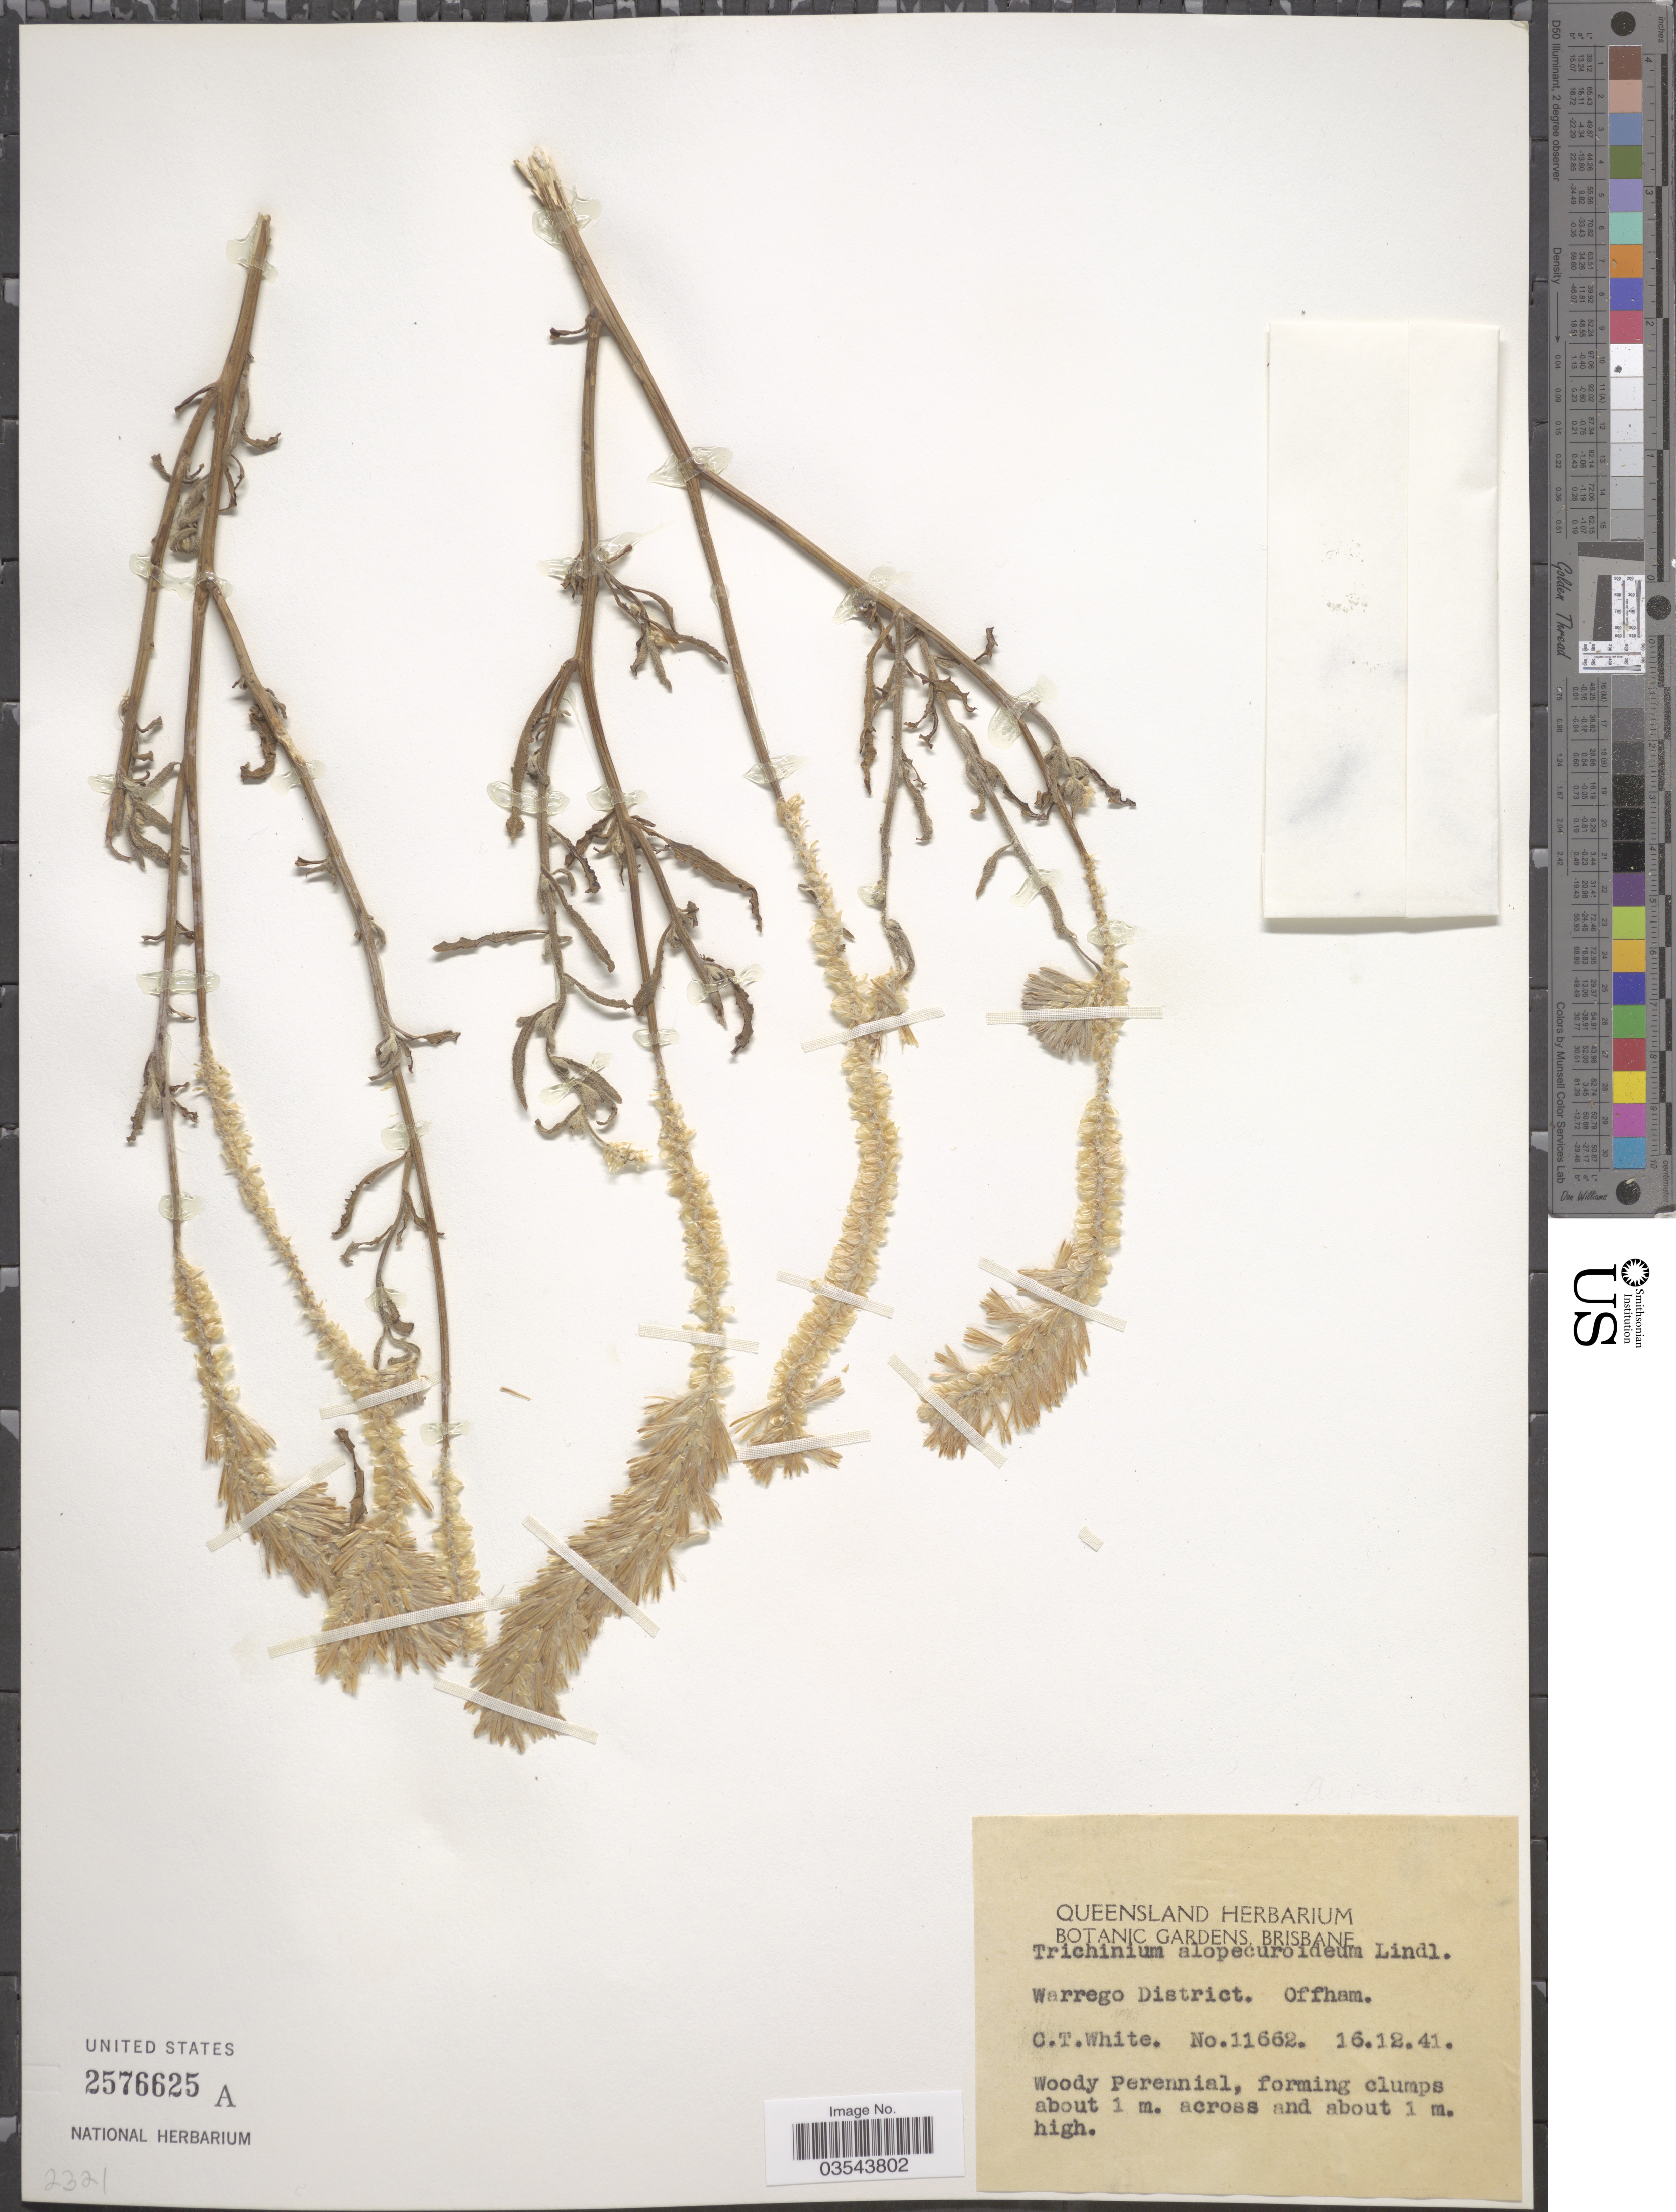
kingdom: Plantae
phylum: Tracheophyta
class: Magnoliopsida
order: Caryophyllales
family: Amaranthaceae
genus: Ptilotus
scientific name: Ptilotus polystachyus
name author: (Gaudich.) F. Muell.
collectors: C. T. White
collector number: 11662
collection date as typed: Transcribed d/m/y: 16/12/41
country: Australia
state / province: Queensland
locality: Warrego District. Offham.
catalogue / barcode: US 2576625A